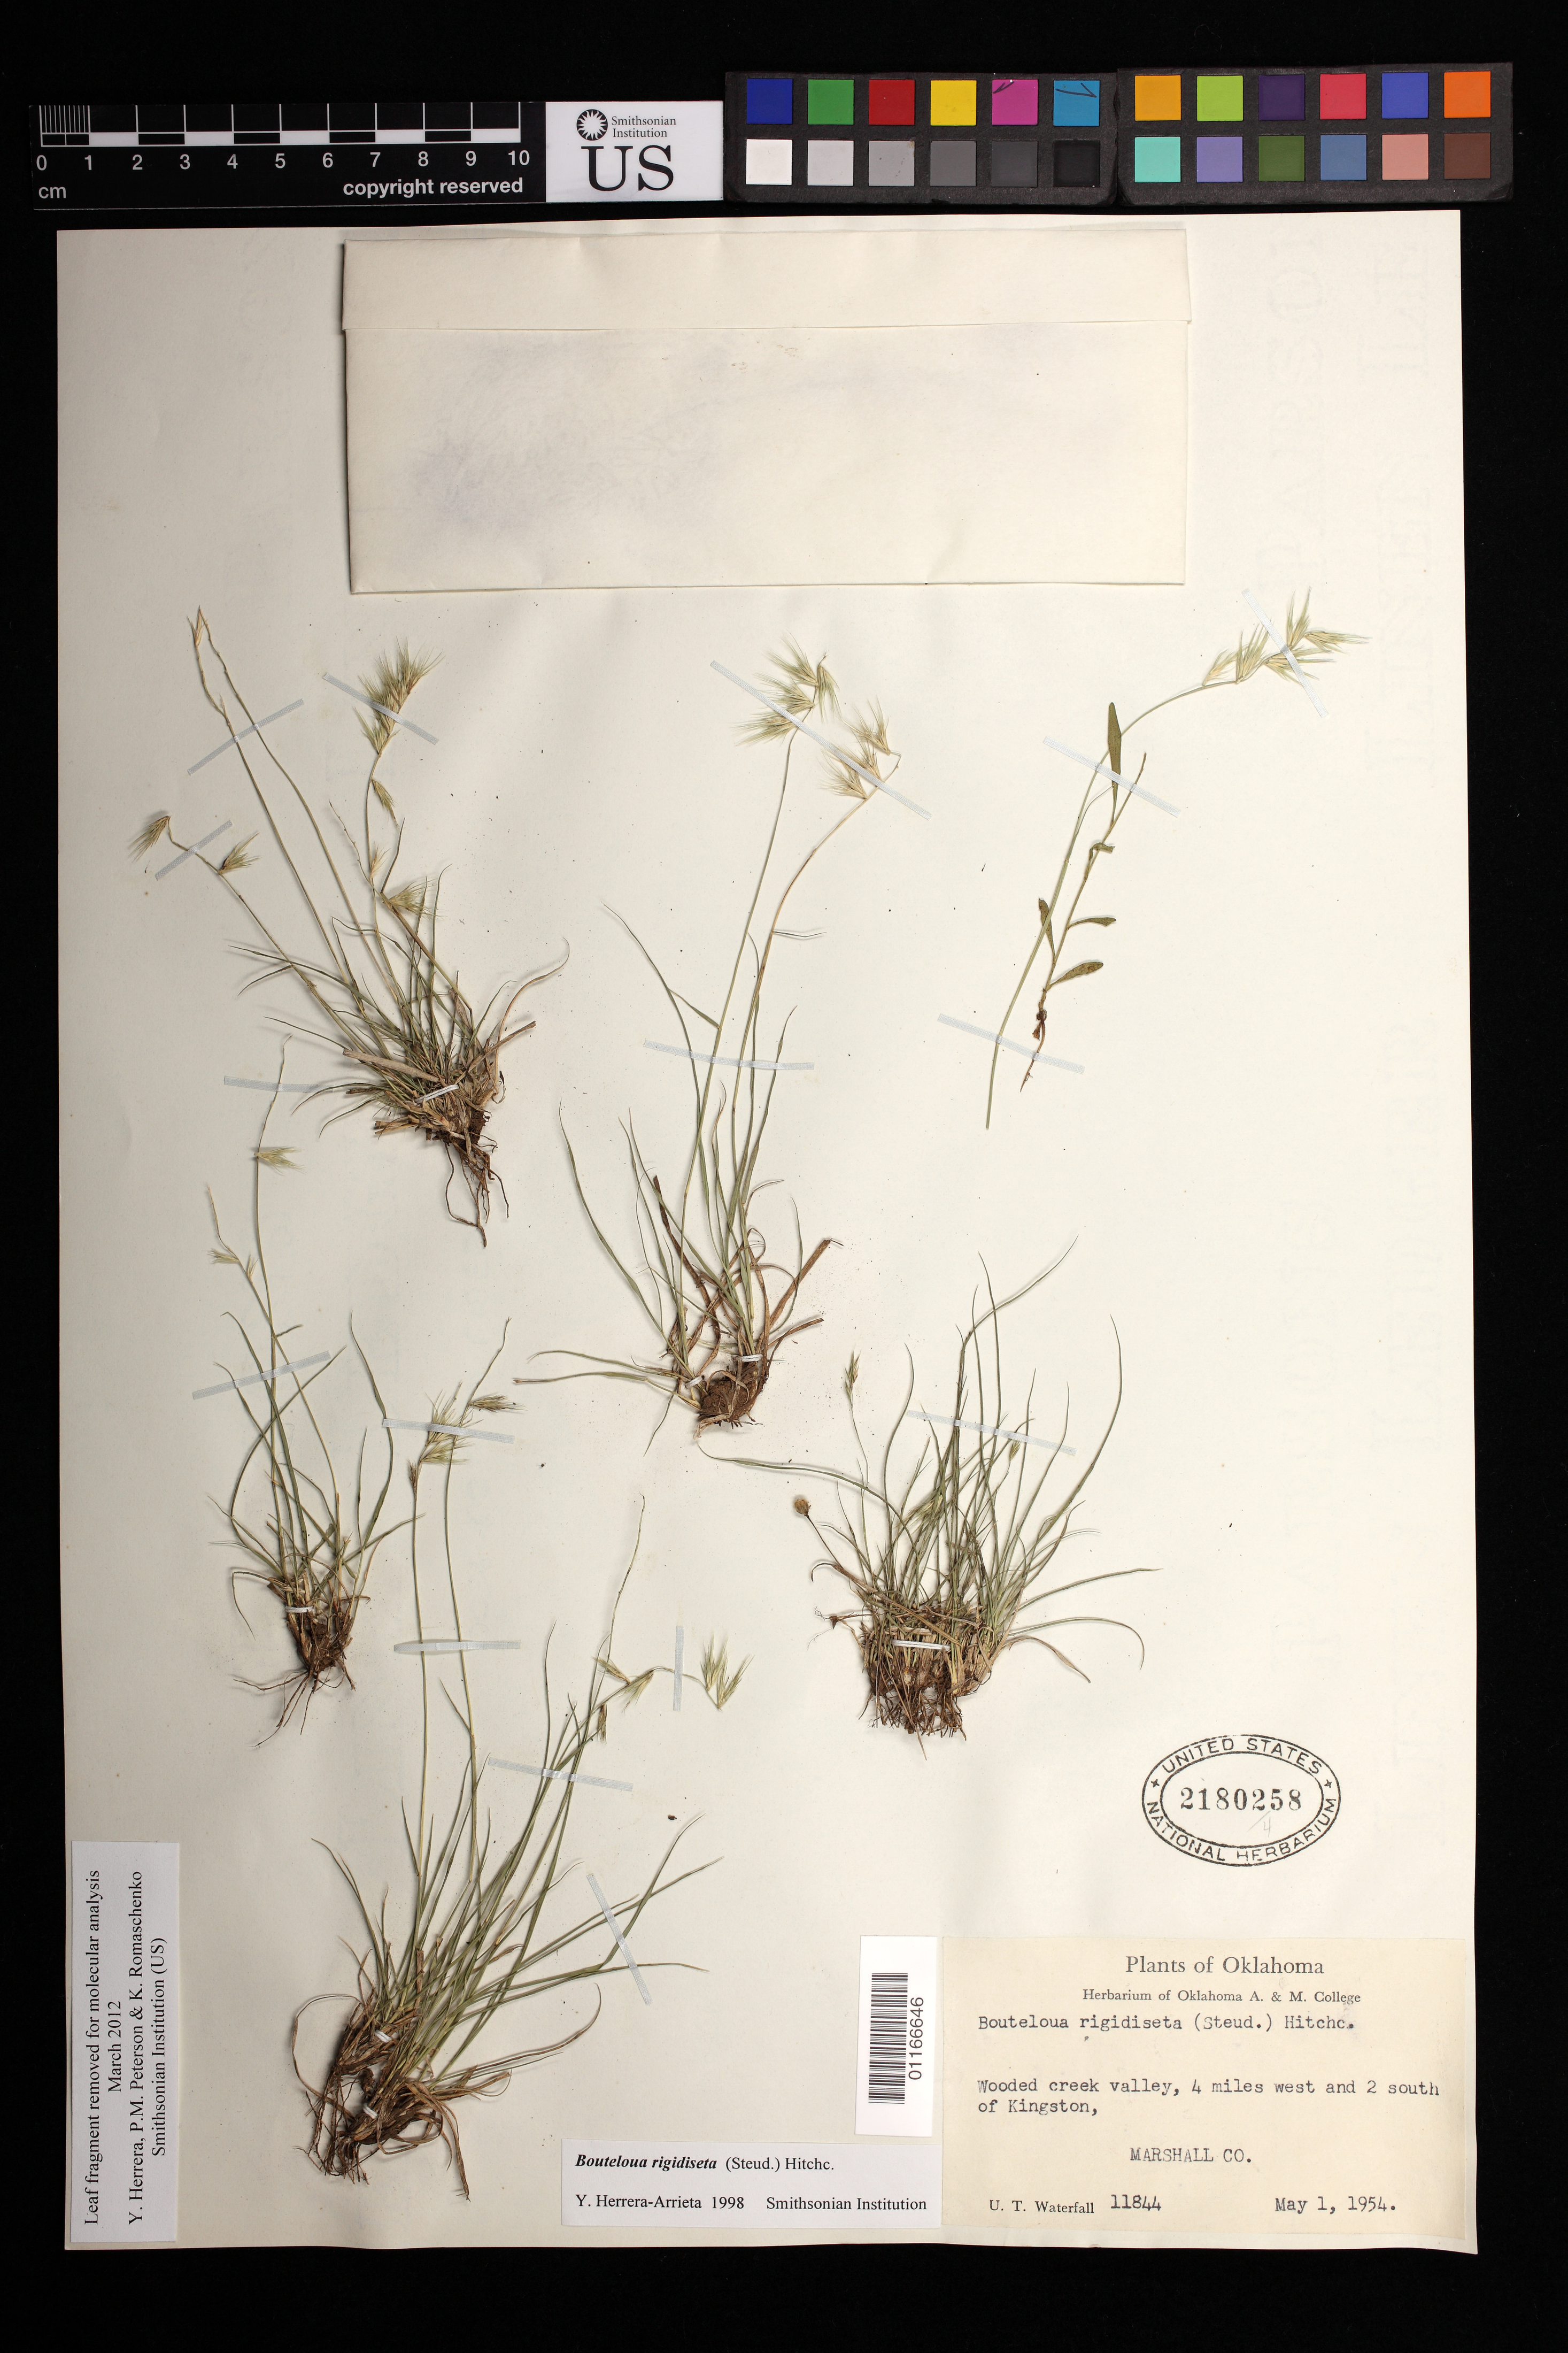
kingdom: Plantae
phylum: Tracheophyta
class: Liliopsida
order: Poales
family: Poaceae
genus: Bouteloua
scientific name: Bouteloua rigidiseta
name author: (Steud.) Hitchc.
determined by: Herrera Arrieta, Y., (CIIDIR), Instituto Politecnico Nacional (MEXICO)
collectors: U. T. Waterfall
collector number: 11844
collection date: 1954-05-01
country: United States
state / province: Oklahoma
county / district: Marshall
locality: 4 miles west and 2 miles south of Kingston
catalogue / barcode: US 2180258